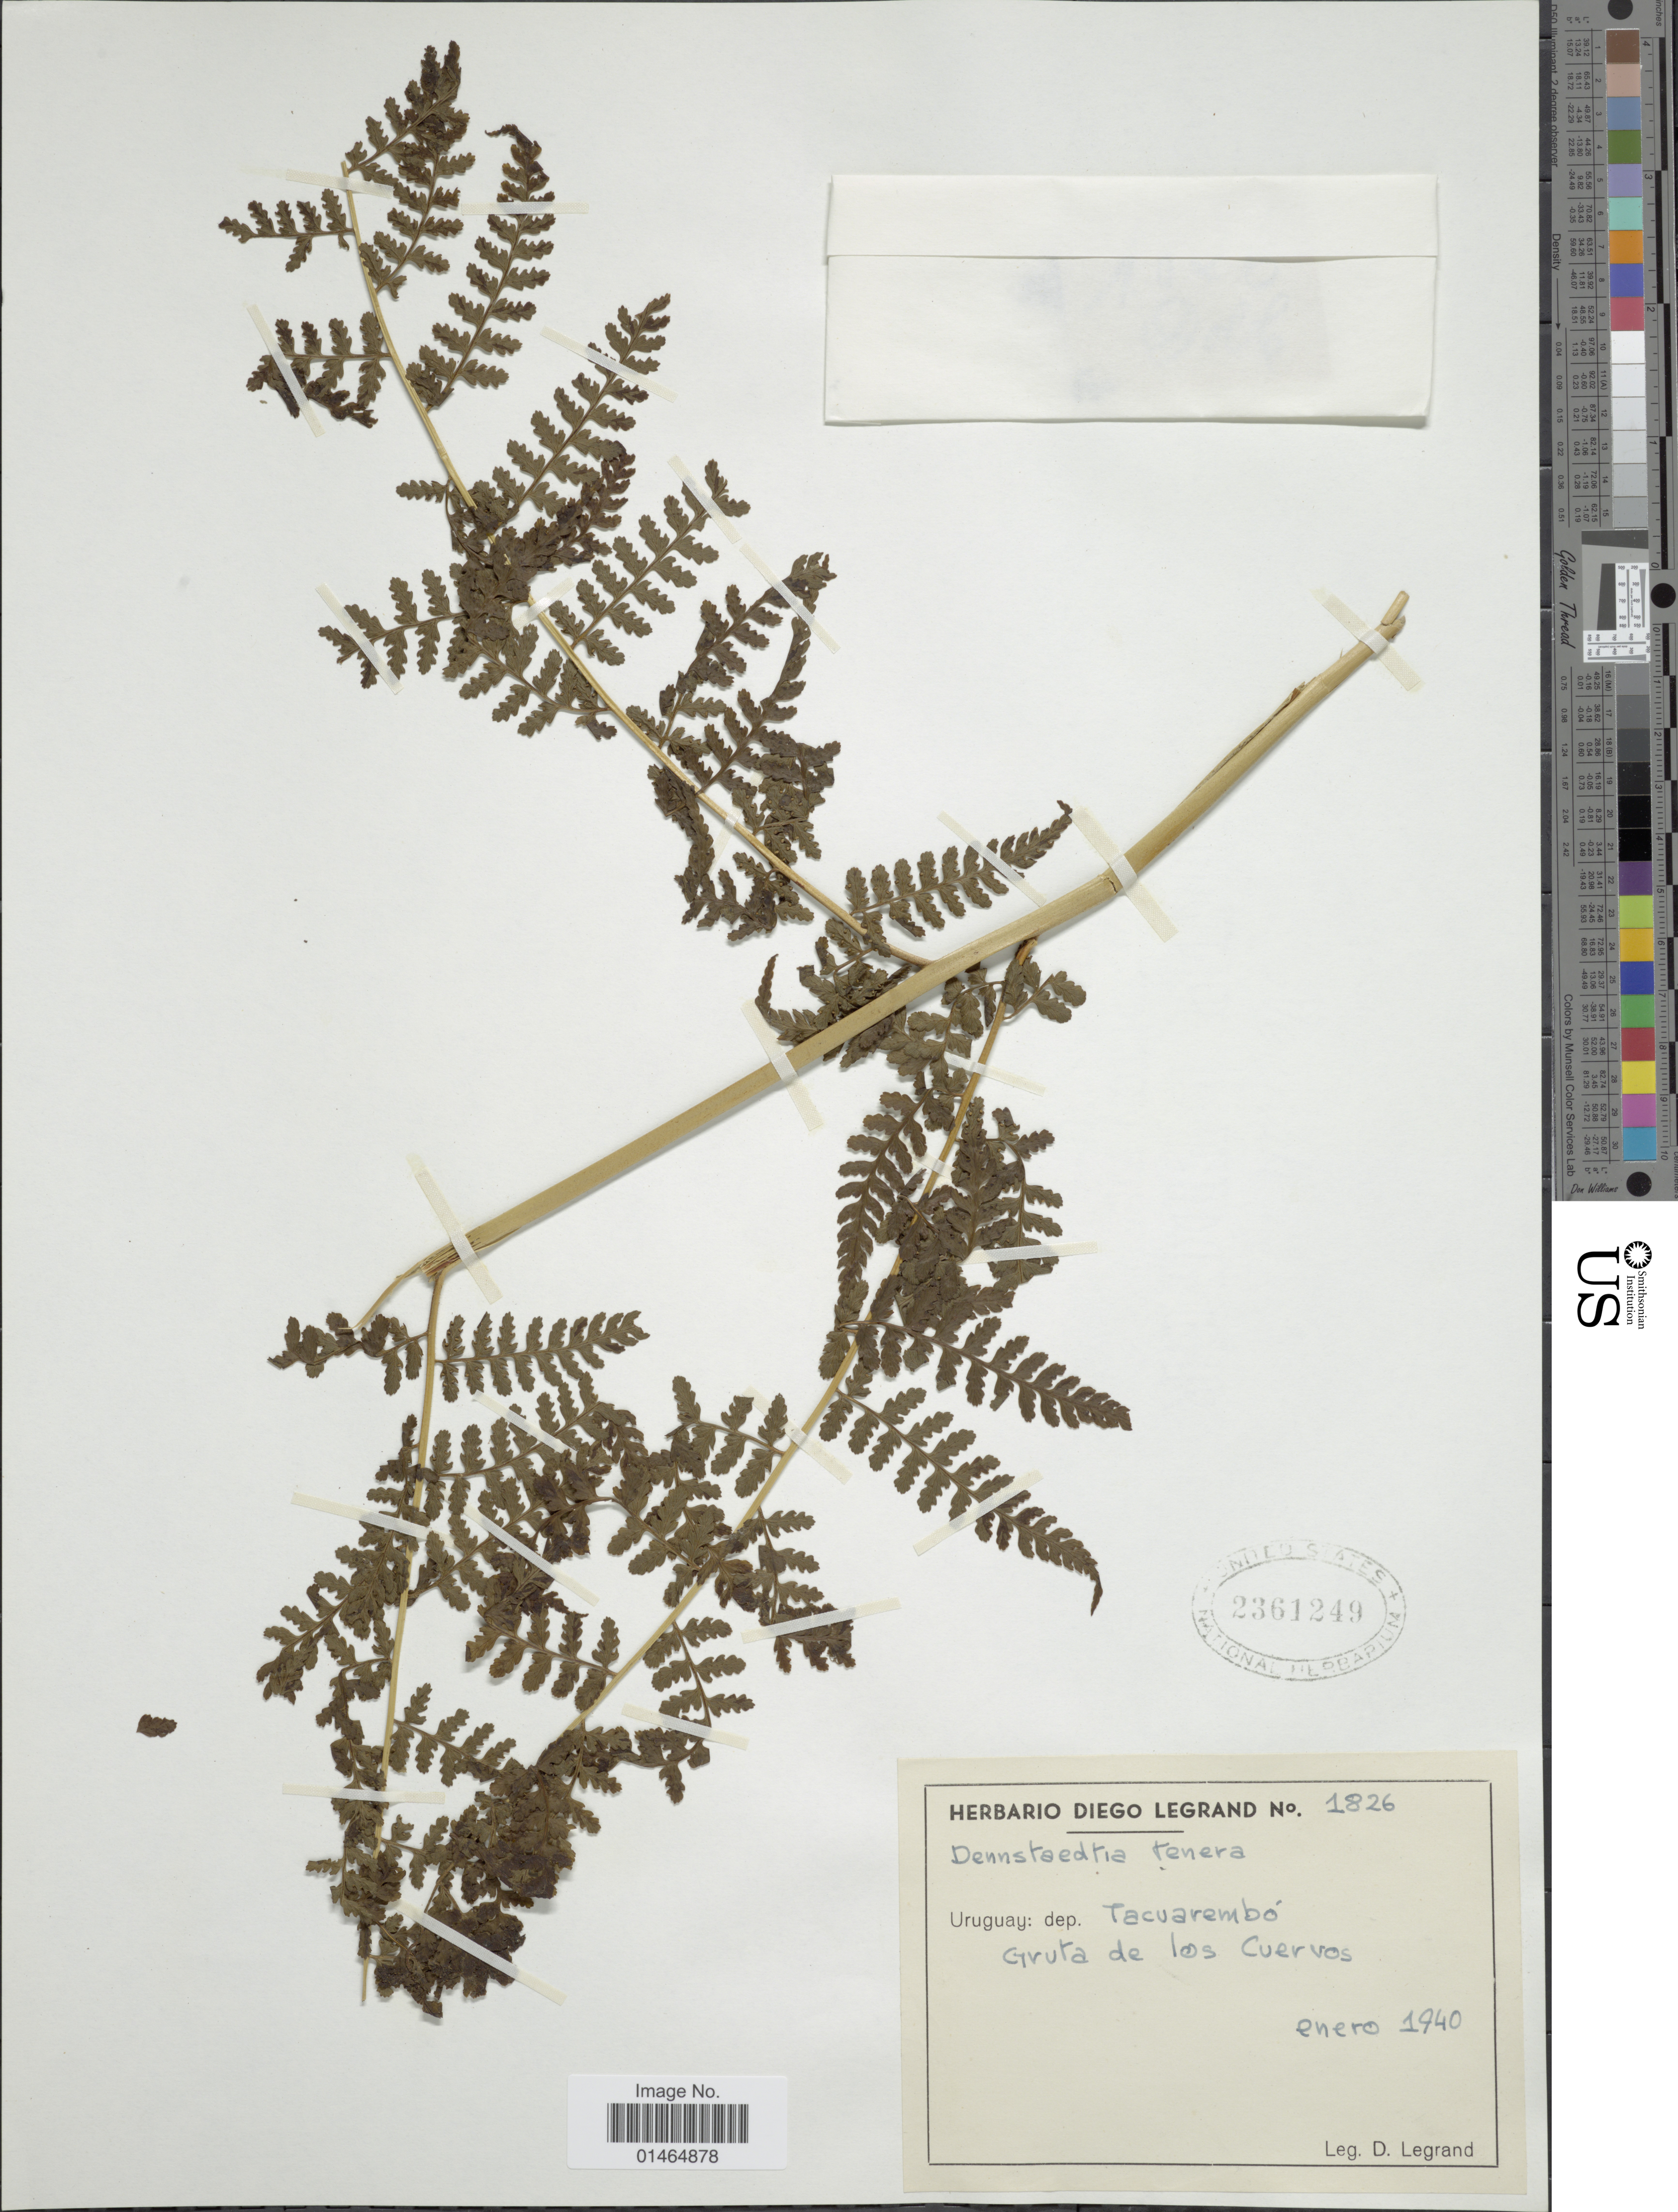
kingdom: Plantae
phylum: Tracheophyta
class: Polypodiopsida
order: Polypodiales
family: Dennstaedtiaceae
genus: Dennstaedtia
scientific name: Dennstaedtia globulifera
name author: (Poir.) Hieron.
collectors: D. Legrand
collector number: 1826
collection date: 1940-01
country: Uruguay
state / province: Tacuarembó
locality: Gruta de los Cuervos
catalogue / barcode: US 2361249